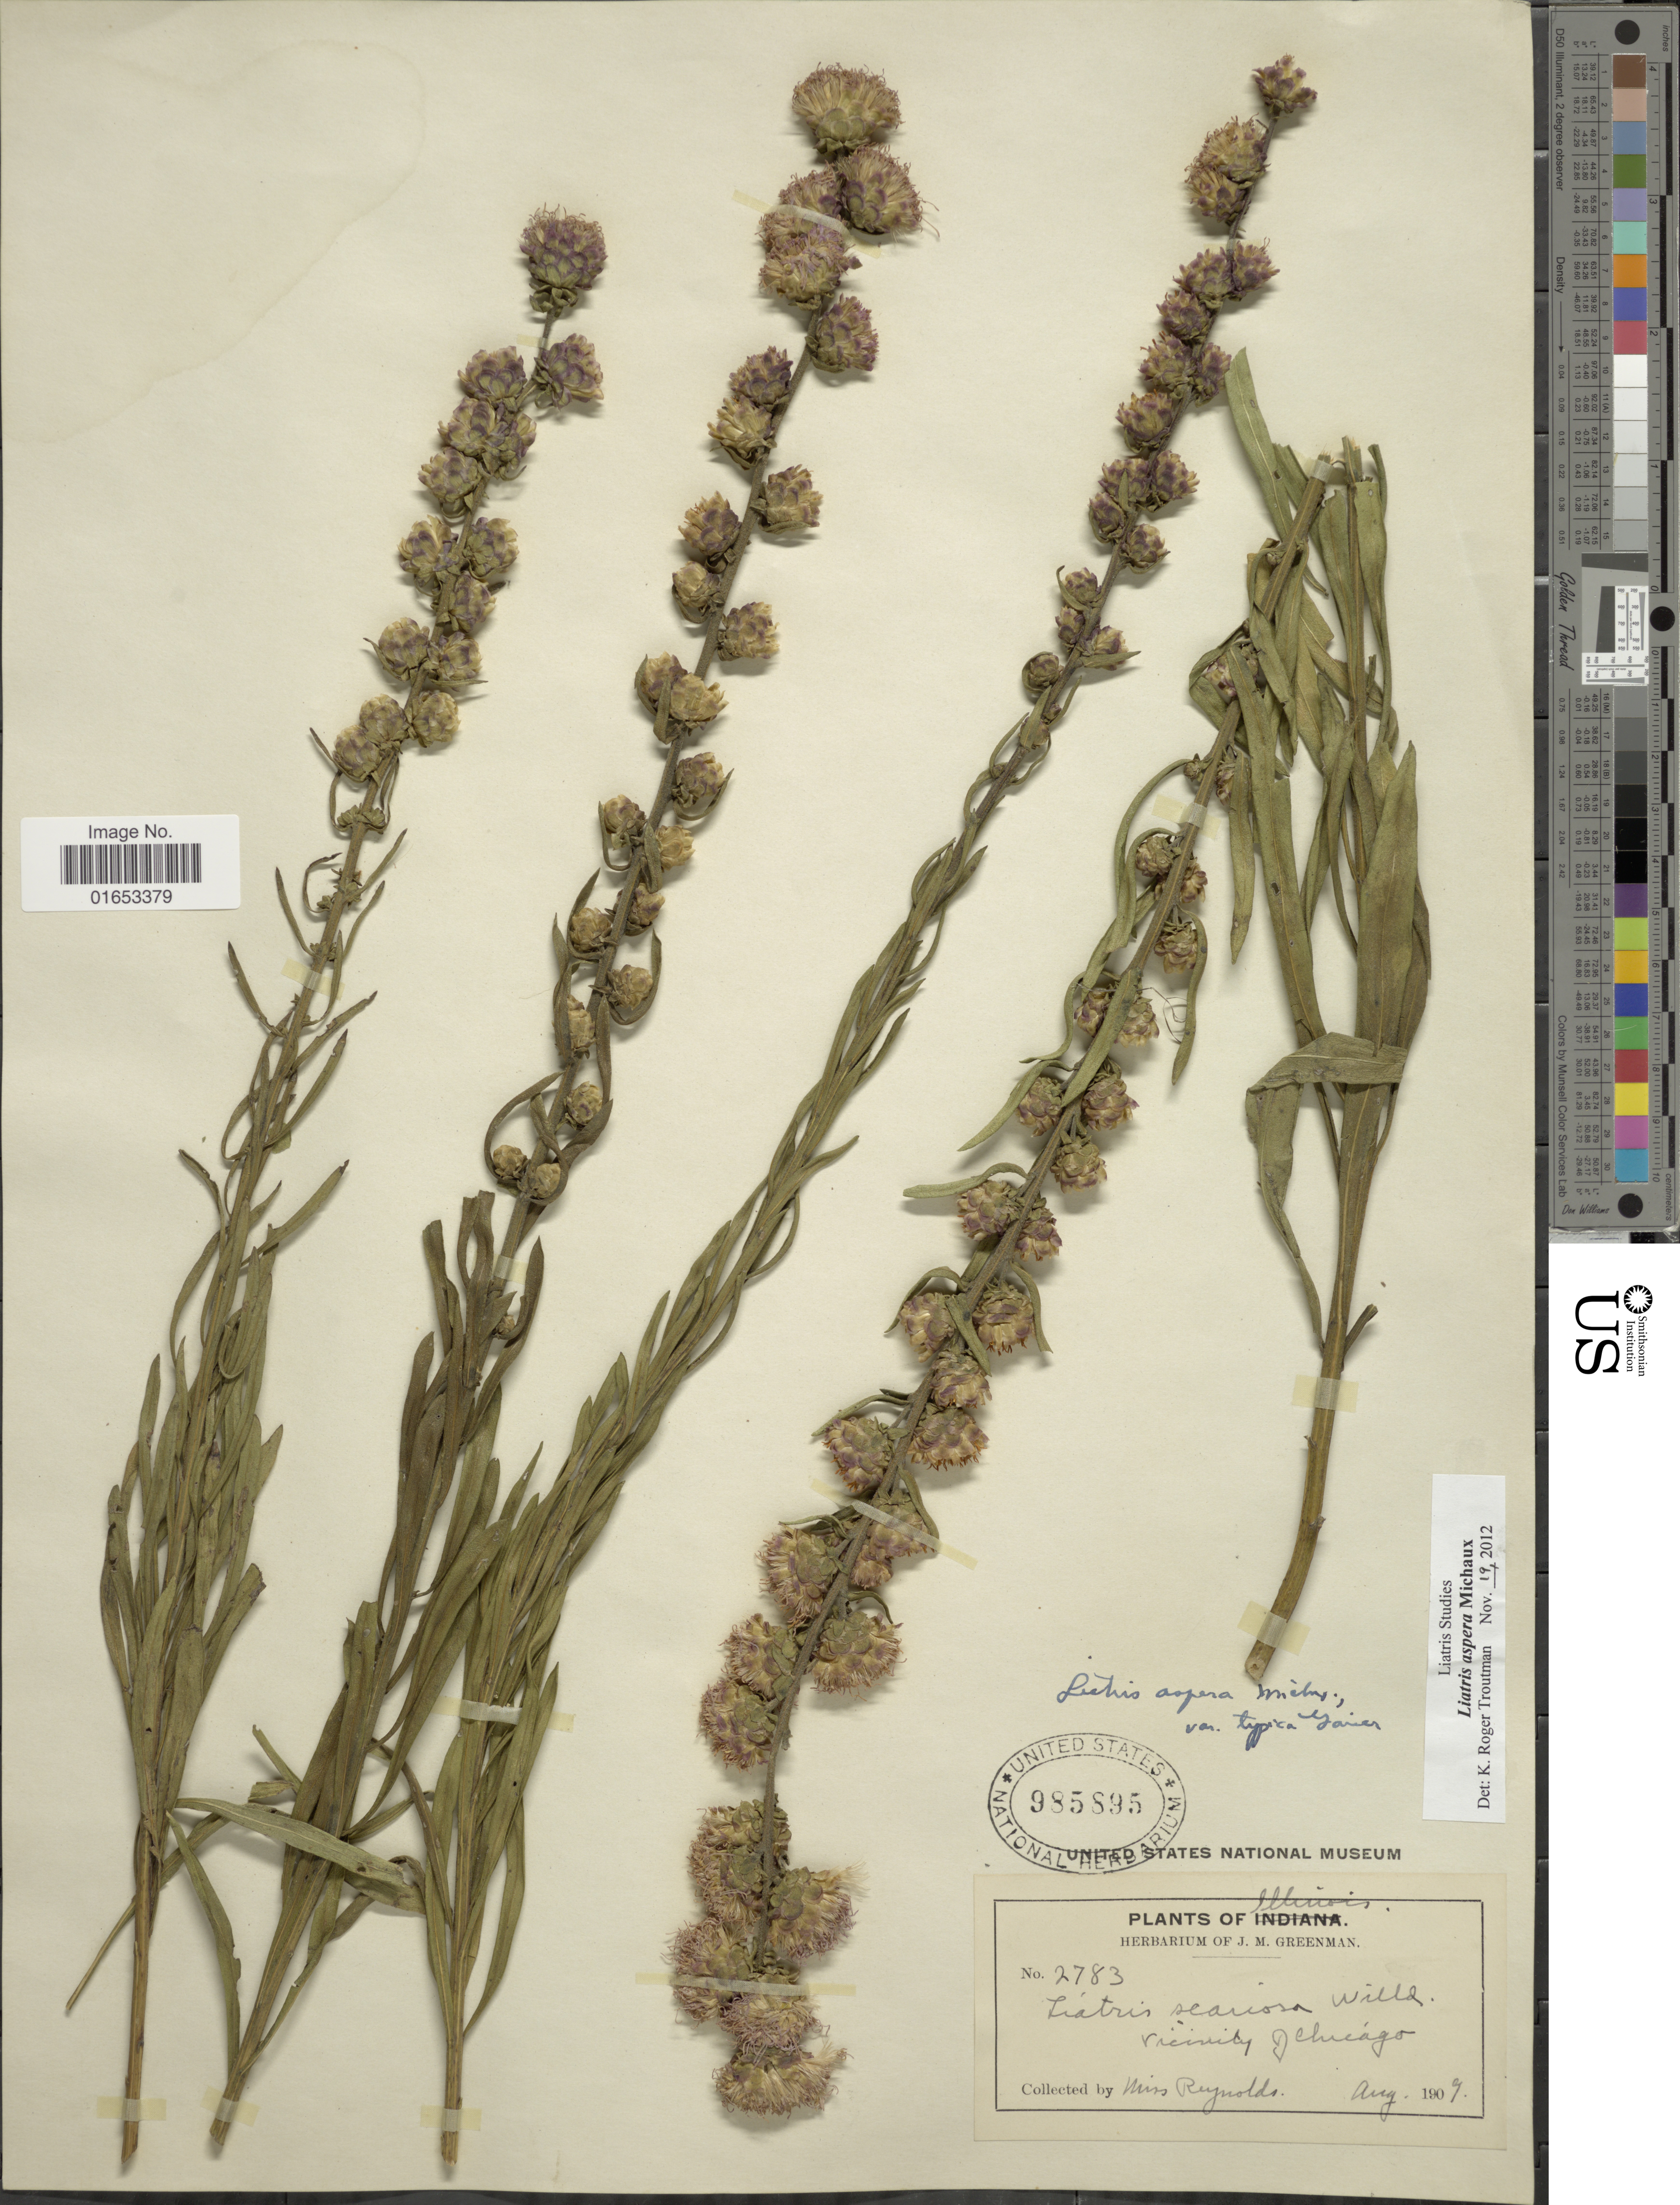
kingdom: Plantae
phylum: Tracheophyta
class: Magnoliopsida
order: Asterales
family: Asteraceae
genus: Liatris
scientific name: Liatris aspera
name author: Michx.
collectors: -. Reynolds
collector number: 2783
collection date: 1907-08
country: United States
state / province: Illinois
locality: Vicinity of Chicago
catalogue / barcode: US 985895